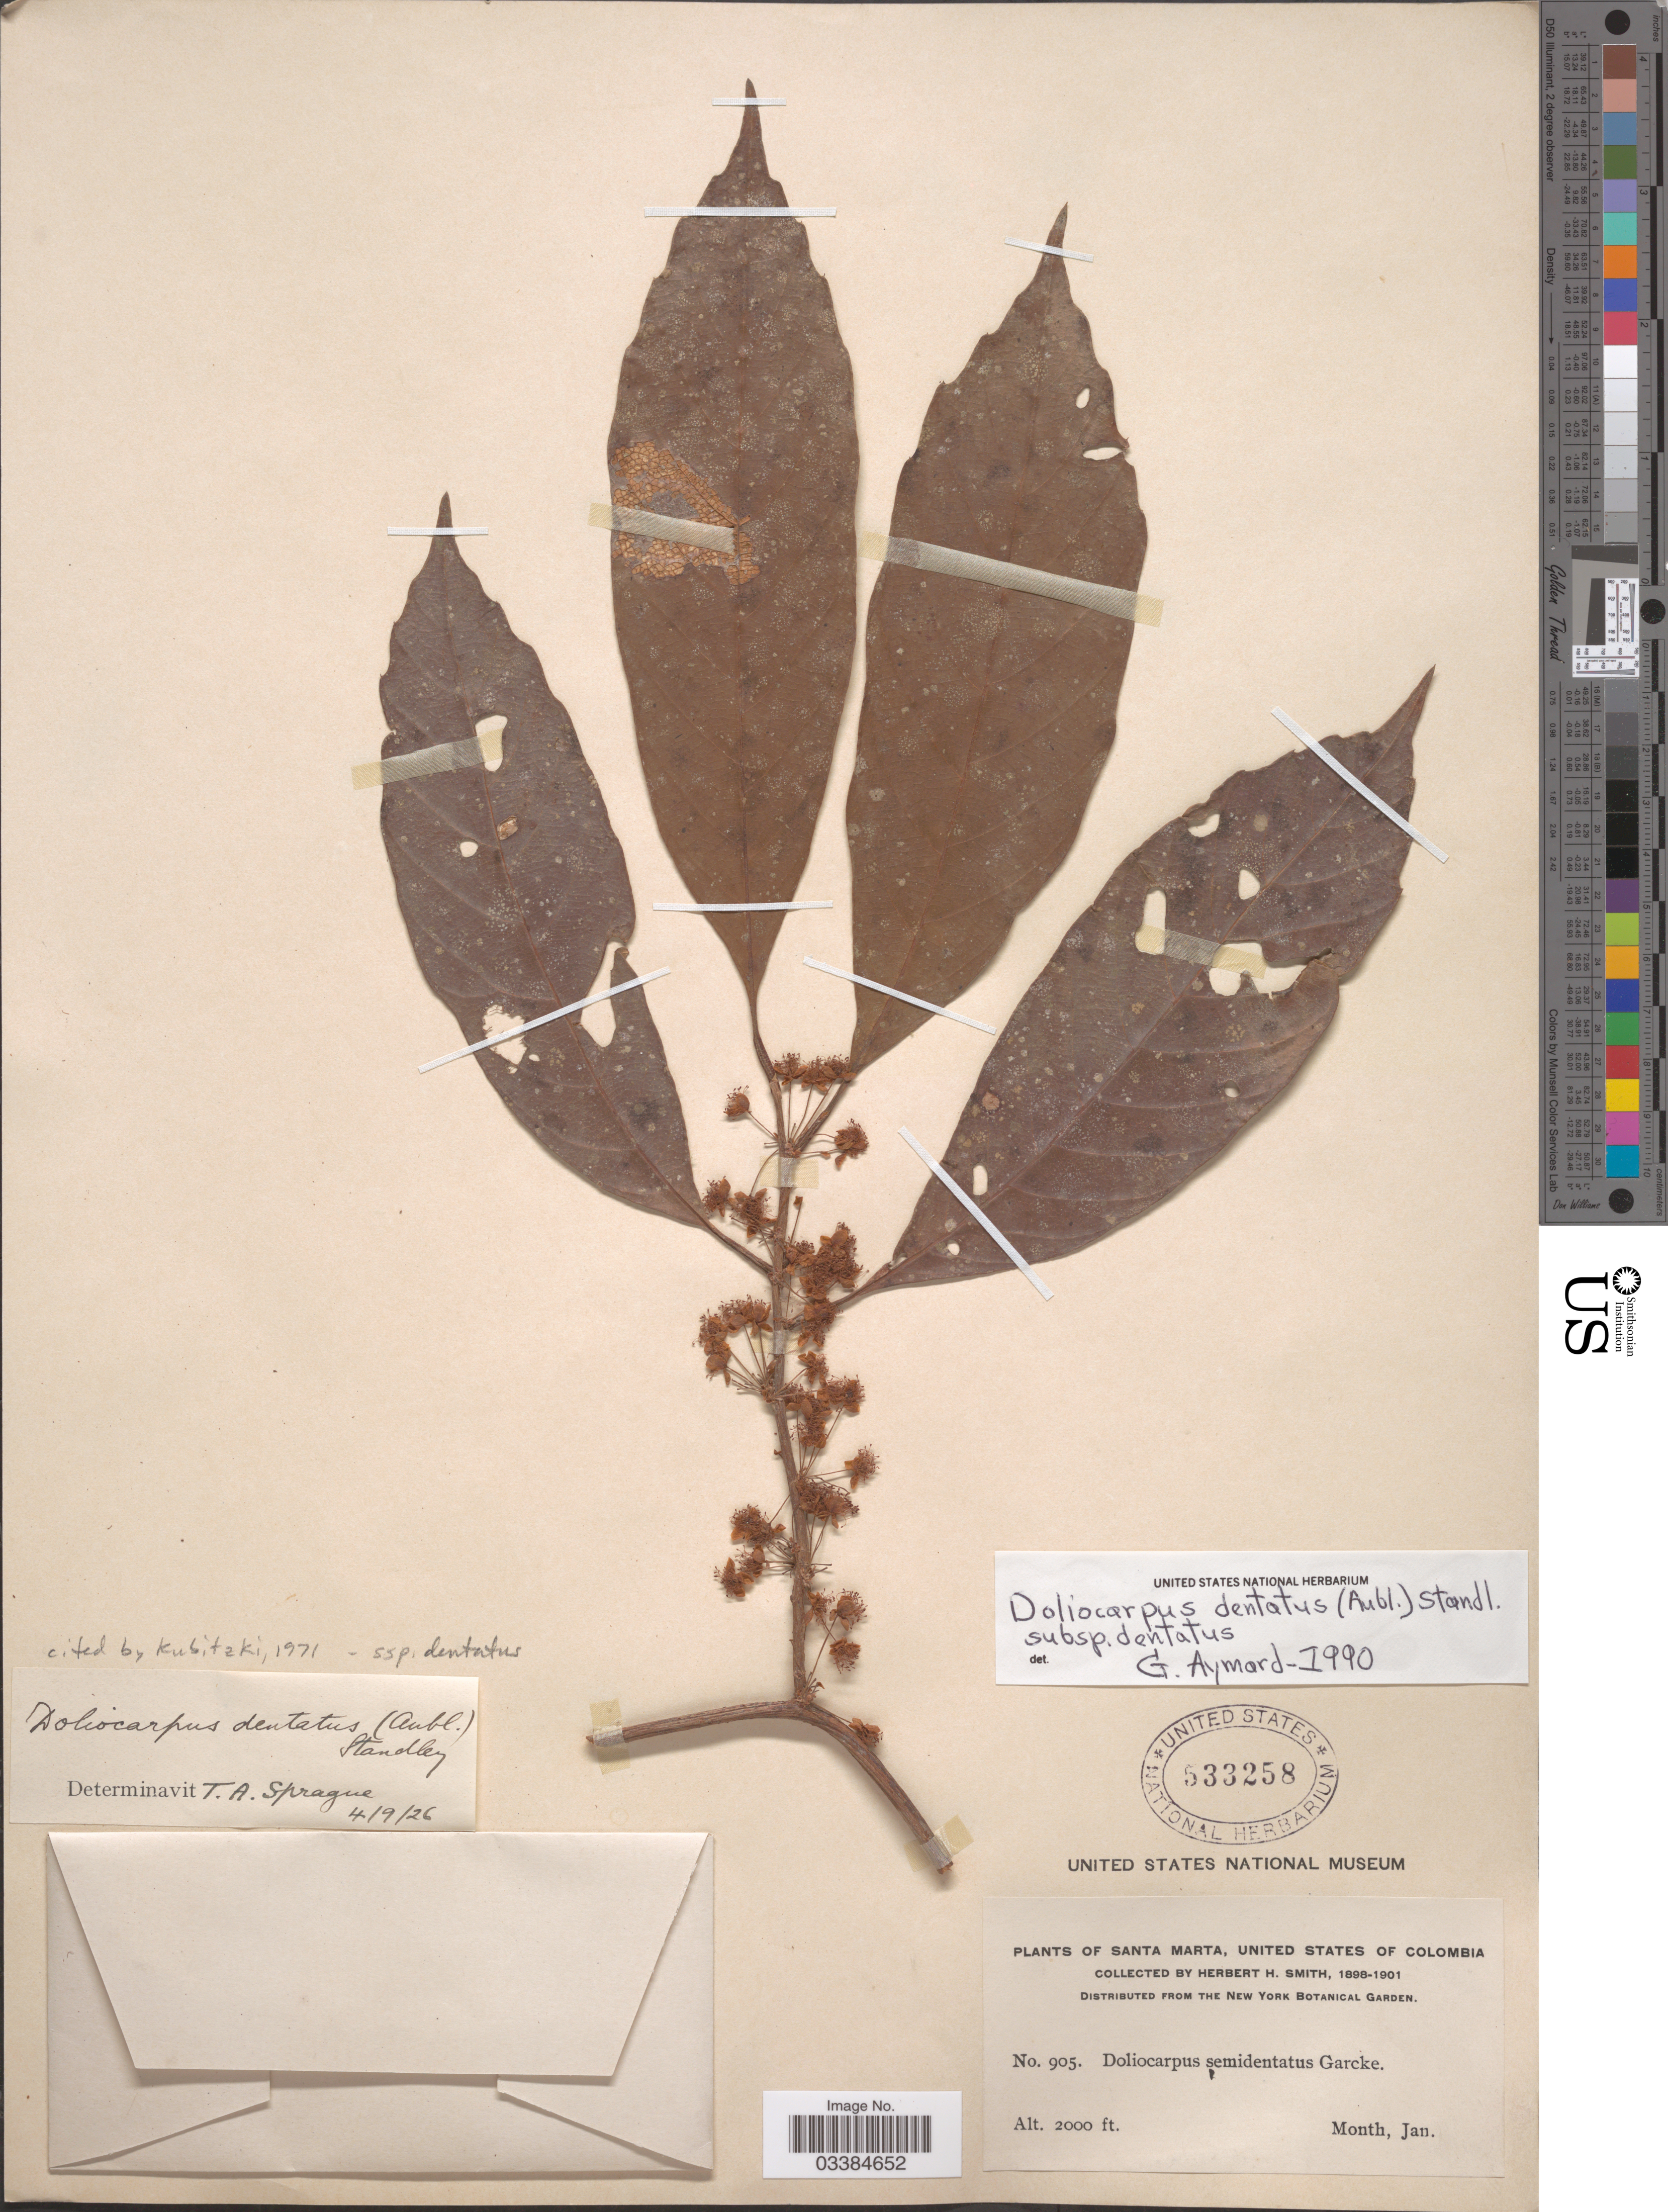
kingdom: Plantae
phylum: Tracheophyta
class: Magnoliopsida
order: Dilleniales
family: Dilleniaceae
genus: Doliocarpus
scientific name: Doliocarpus dentatus subsp. dentatus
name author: (Aubl.) Standl.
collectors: Herbert H. Smith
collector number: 905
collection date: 1898-01/1901-01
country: Colombia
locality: Santa Marta, United States of Colombia.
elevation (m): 610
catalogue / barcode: US 533258